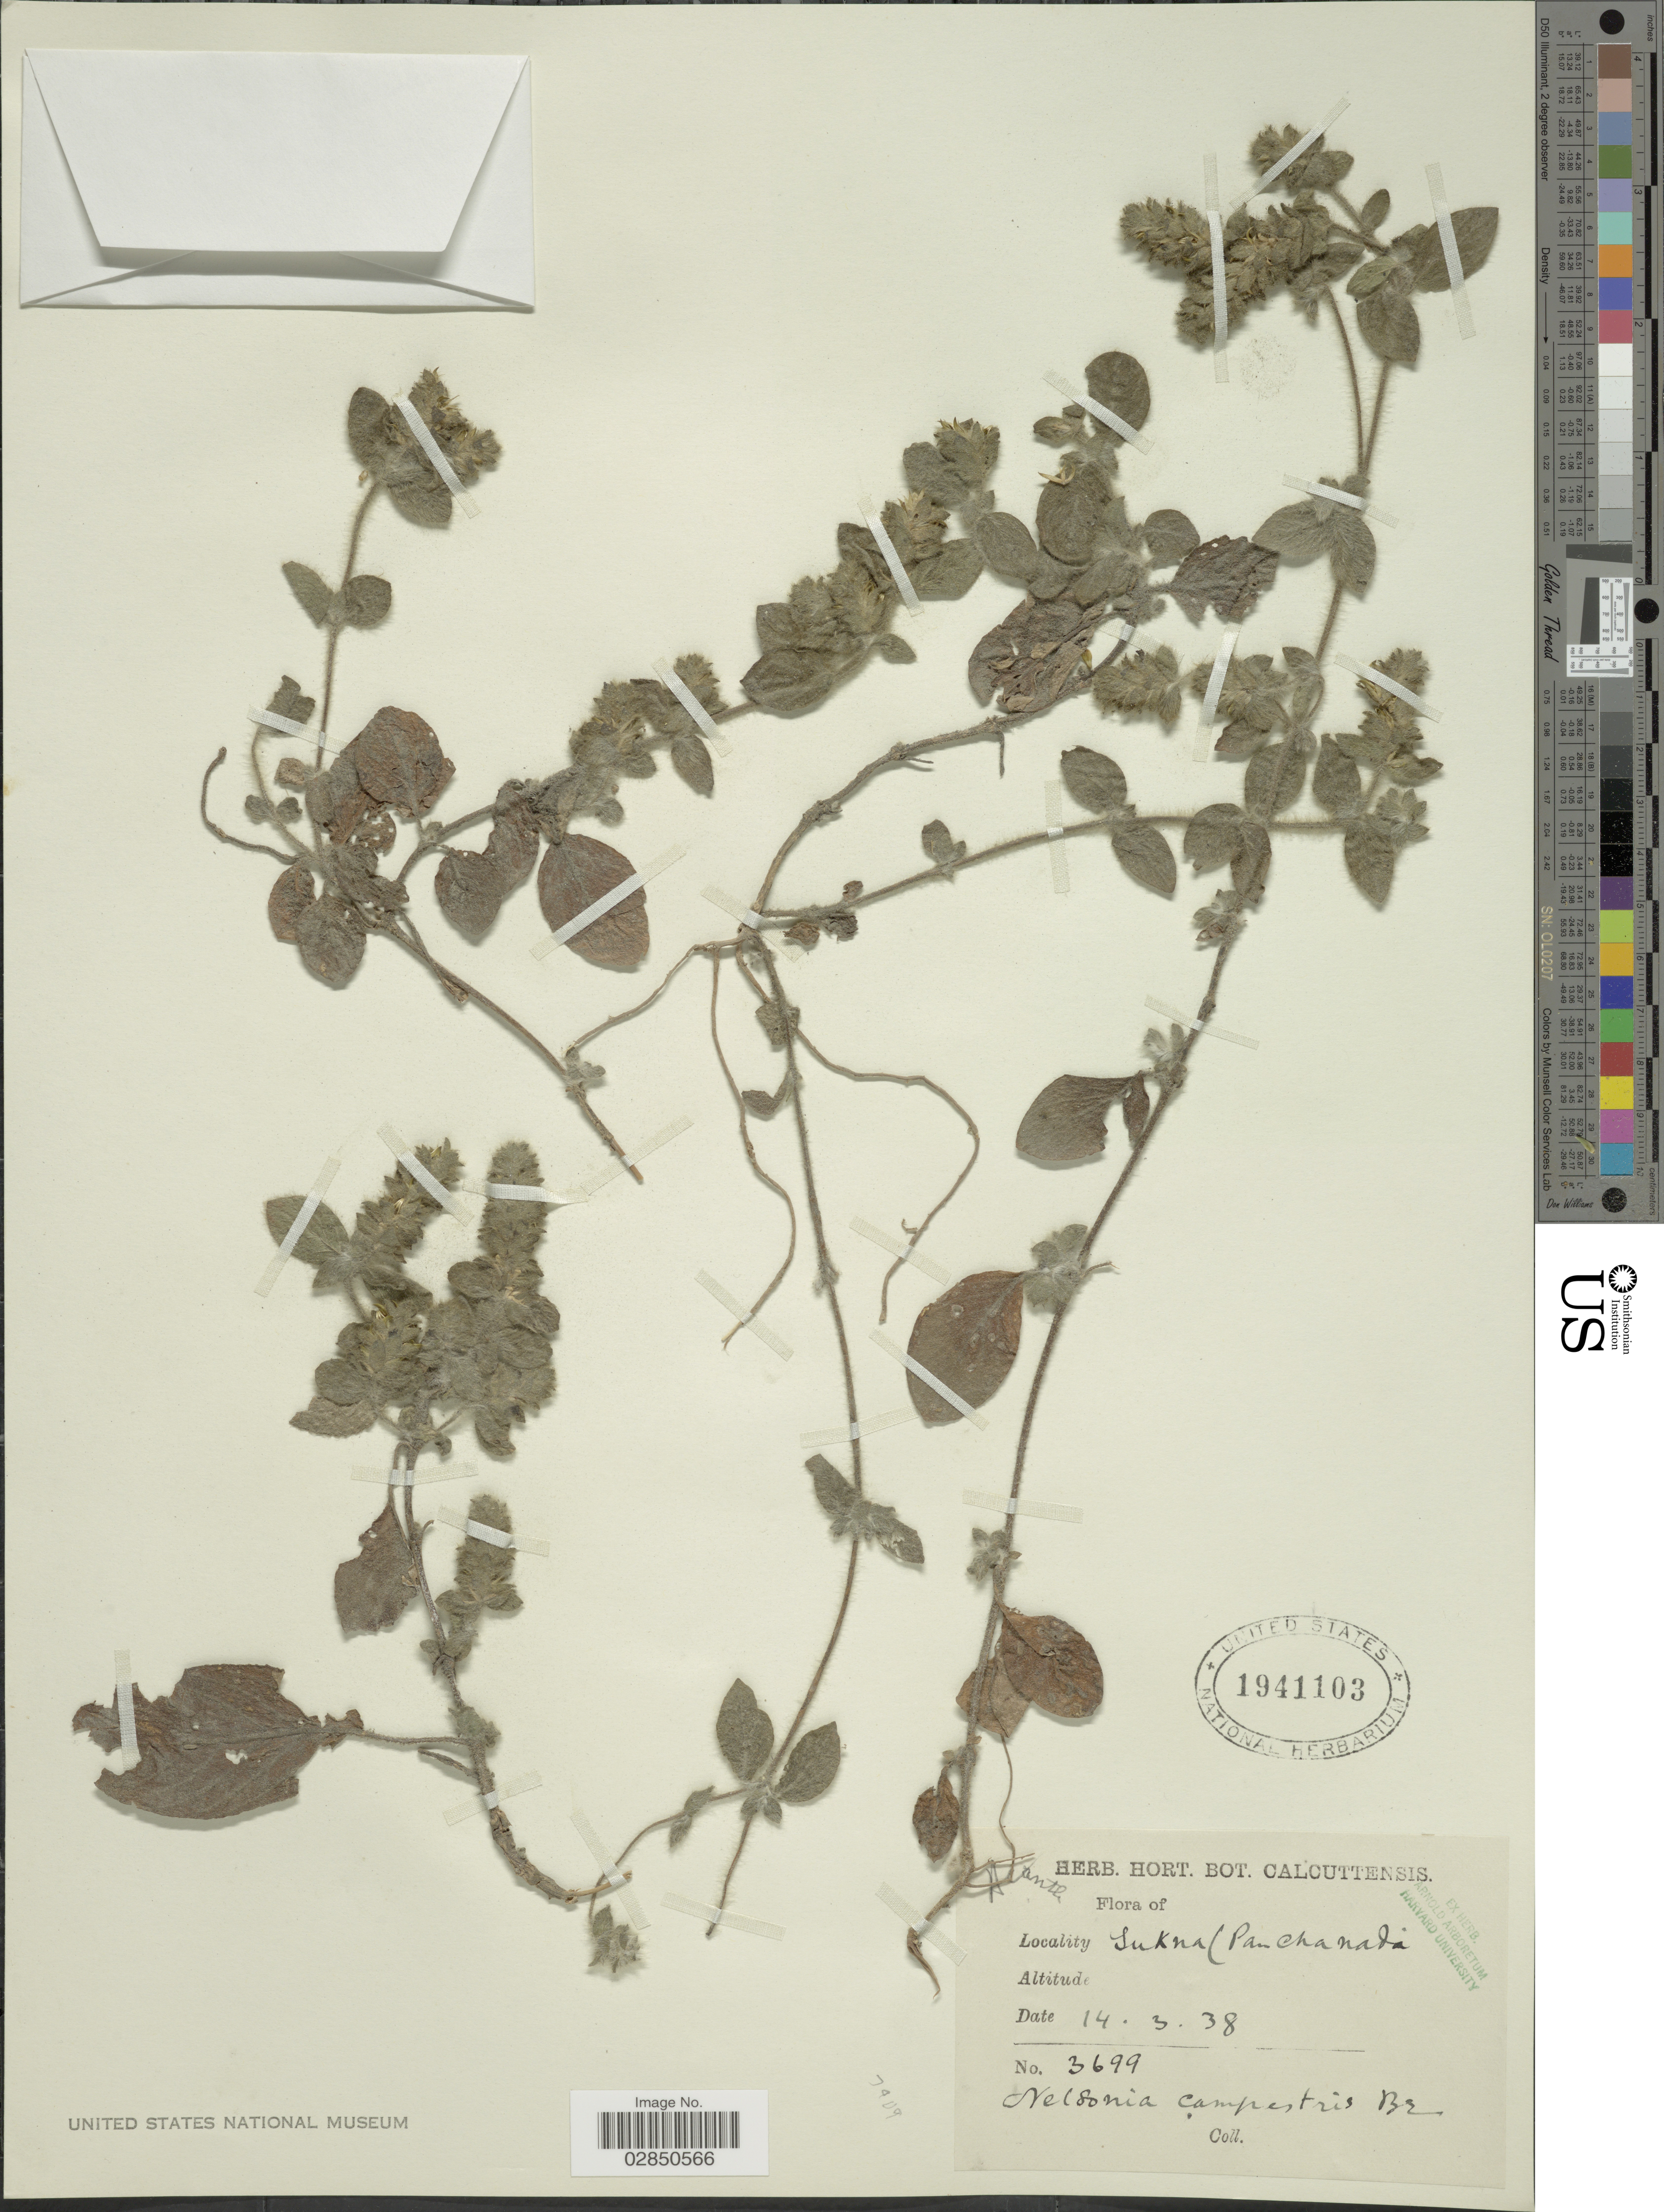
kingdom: Plantae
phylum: Tracheophyta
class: Magnoliopsida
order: Lamiales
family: Acanthaceae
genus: Nelsonia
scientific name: Nelsonia brunelloides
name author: (Lam.) Kuntze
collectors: ex Herb. Hort. Bot. Calcuttensis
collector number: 3699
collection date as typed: Transcribed d/m/y: 14/3/38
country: India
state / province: West Bengal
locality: Sukna (Panchanada).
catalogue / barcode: US 1941103